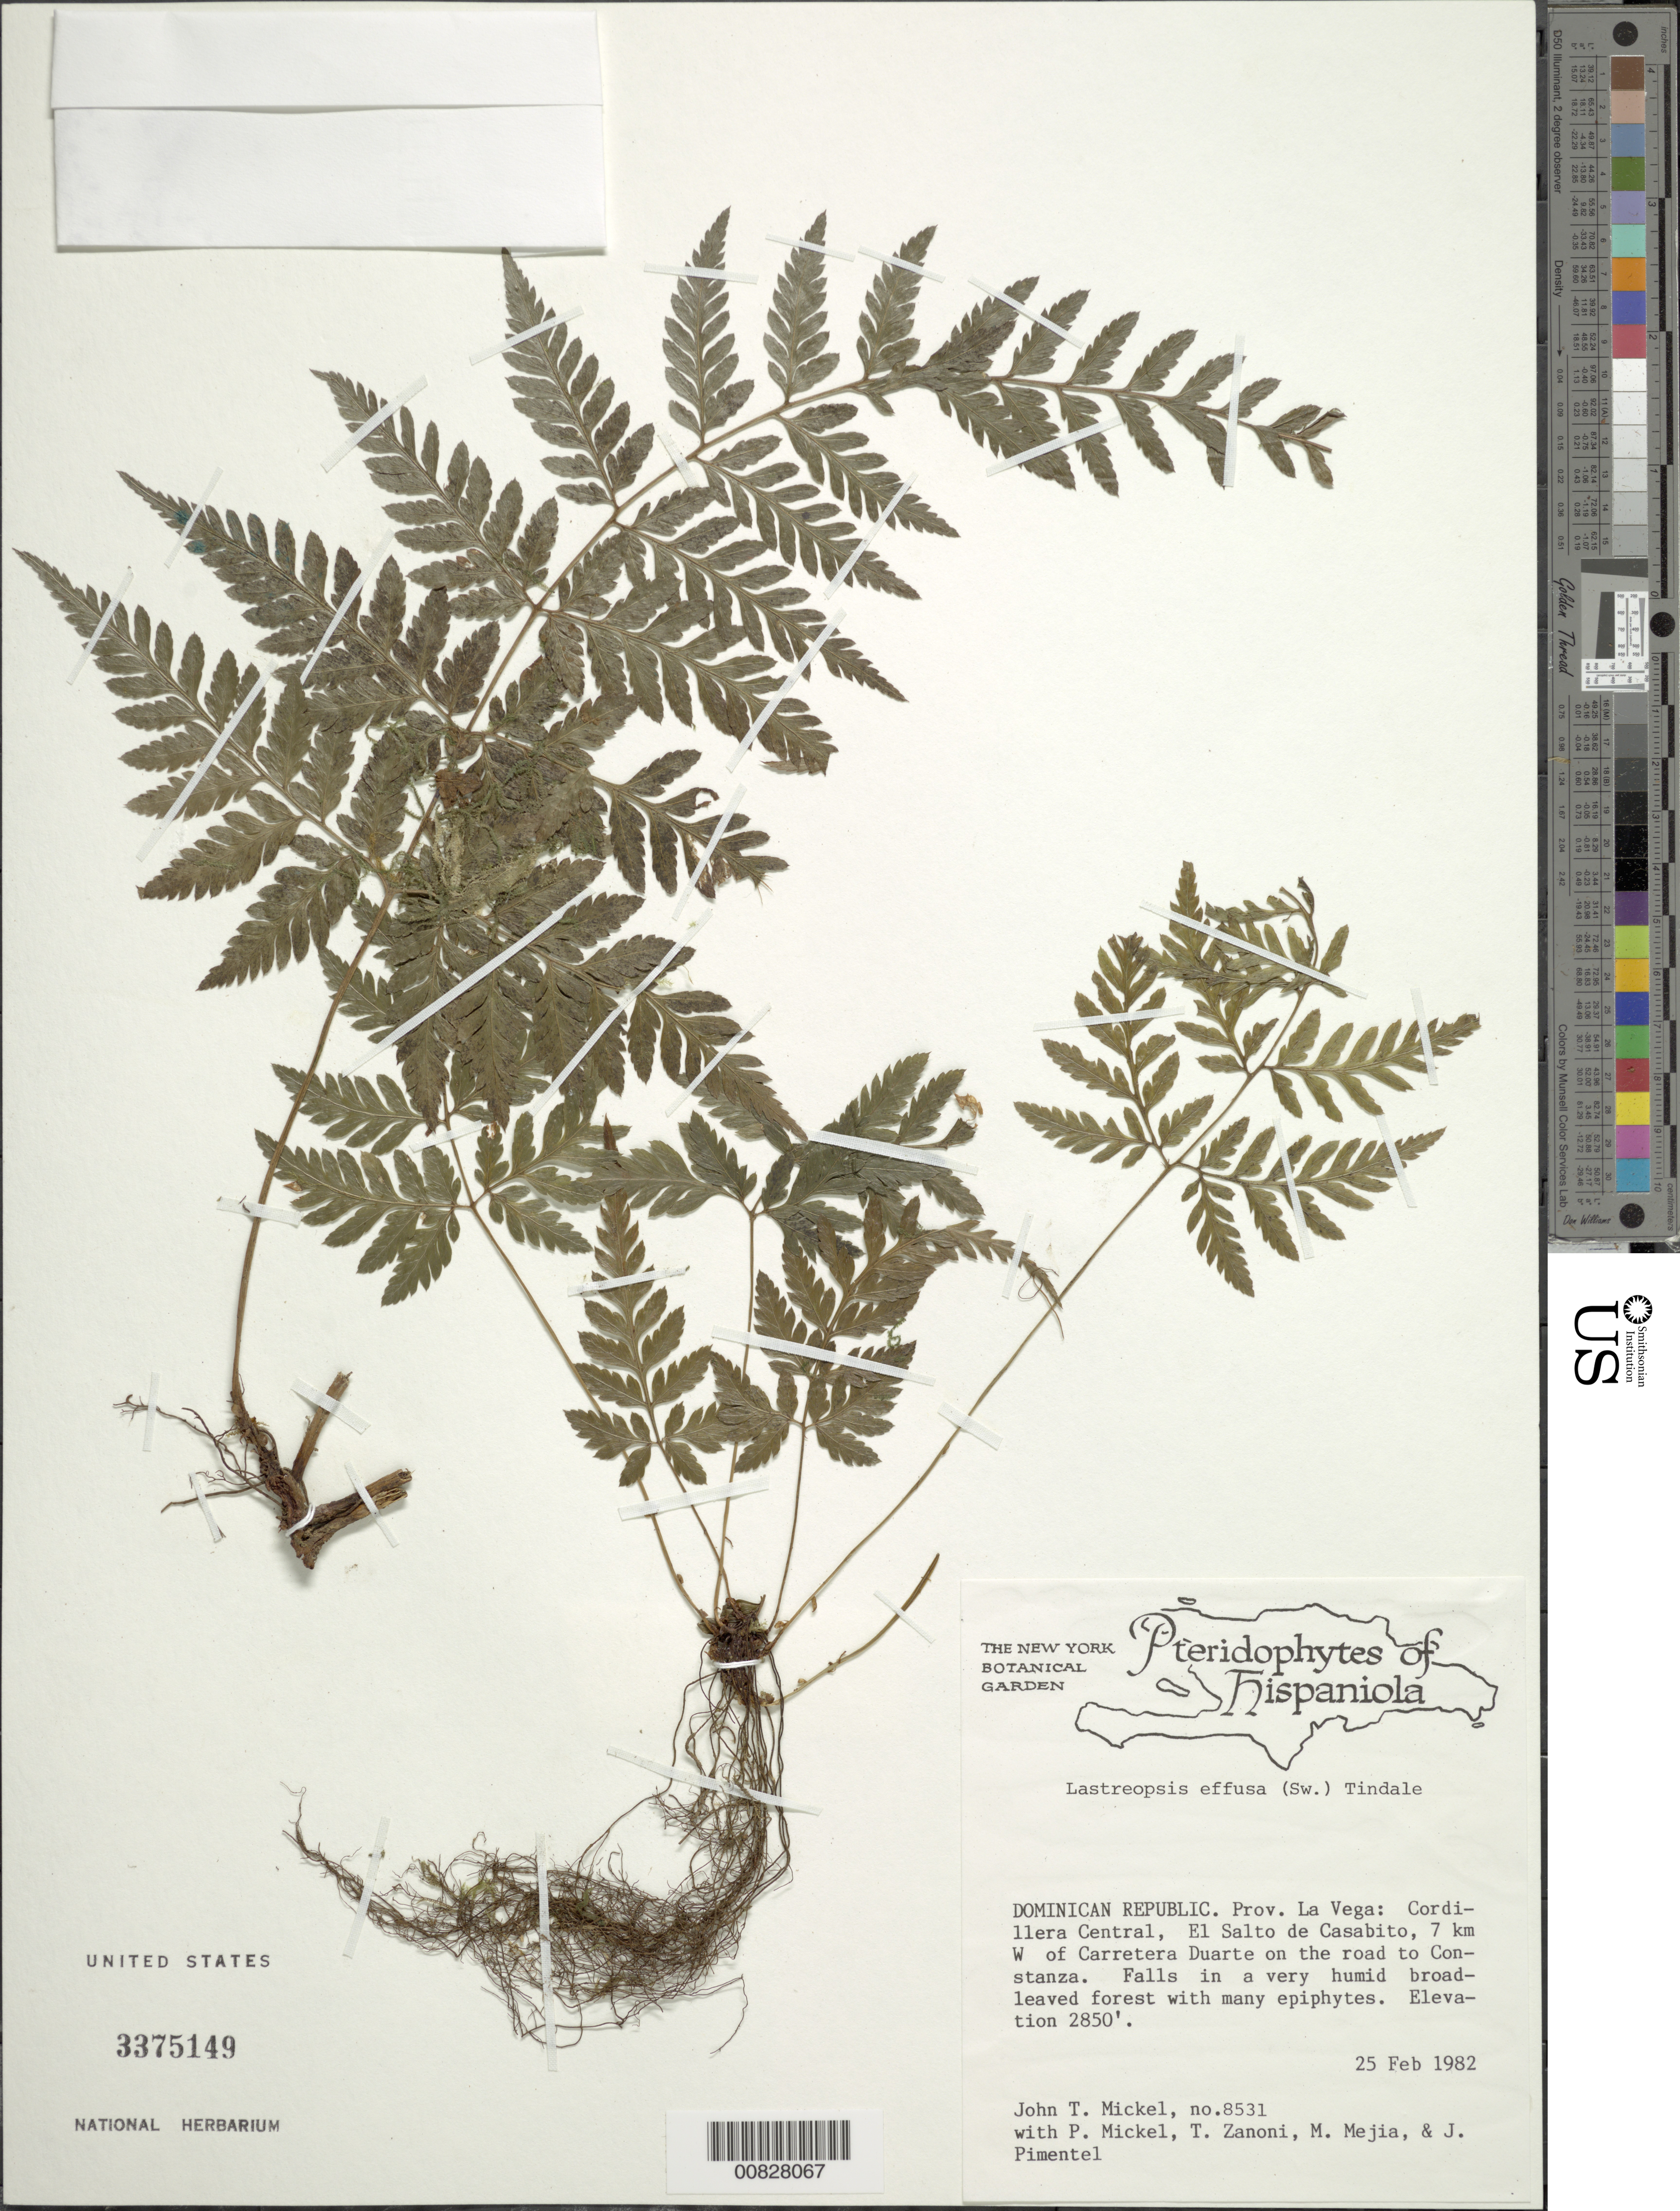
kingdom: Plantae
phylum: Tracheophyta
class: Polypodiopsida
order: Polypodiales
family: Dryopteridaceae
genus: Parapolystichum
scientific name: Parapolystichum effusum var. effusum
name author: (Sw.) Ching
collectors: J. T. Mickel, P. Mickel, T. A. Zanoni, M. Mejia & J. Pimentel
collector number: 8531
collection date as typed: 25 Feb 1982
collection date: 1982-02-25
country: Dominican Republic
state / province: La Vega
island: Hispaniola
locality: Cordillera Central, El Salto de Casabito, 7 km W of Carretera Duarte on road to Constanza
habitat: Falls in a very humid borad-leaved forest with many epiphytes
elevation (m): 869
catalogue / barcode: US 3375149